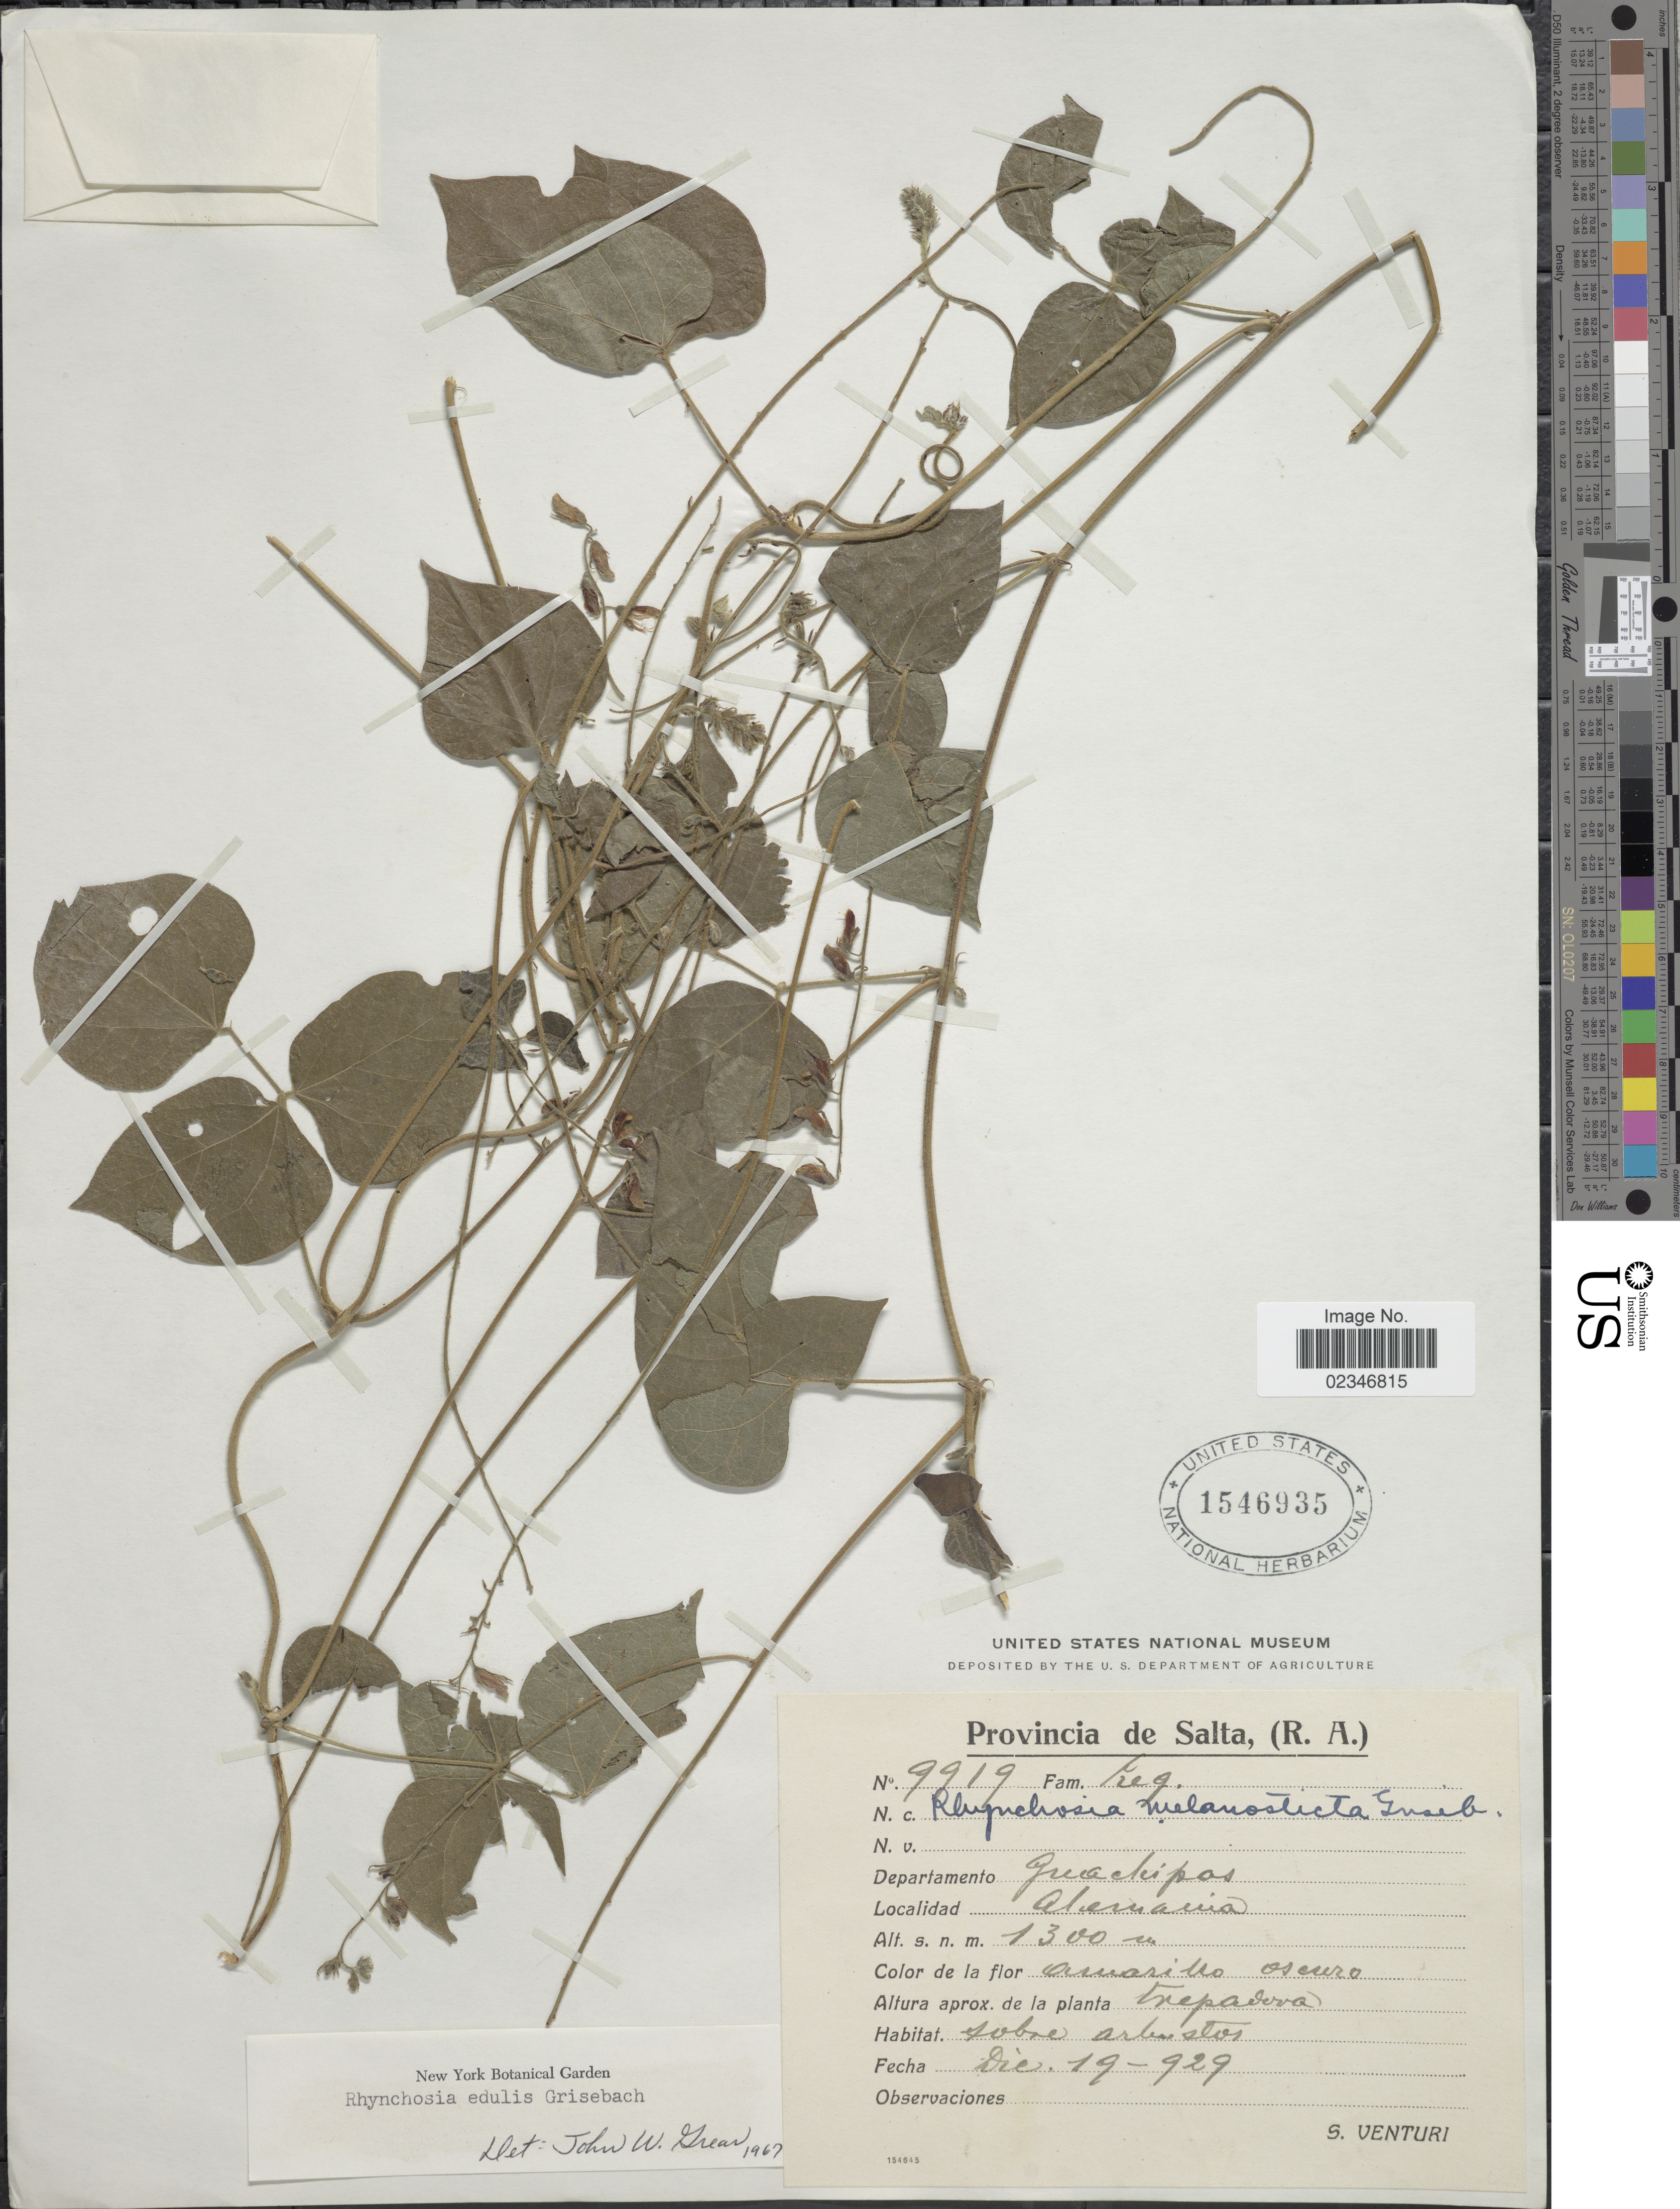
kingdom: Plantae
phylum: Tracheophyta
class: Magnoliopsida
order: Fabales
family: Fabaceae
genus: Rhynchosia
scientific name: Rhynchosia edulis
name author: Griseb.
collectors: S. Venturi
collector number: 9919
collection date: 1929-12-19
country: Argentina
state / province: Salta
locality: Departamento Guachipas, Alemania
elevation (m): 1300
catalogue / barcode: US 1546935